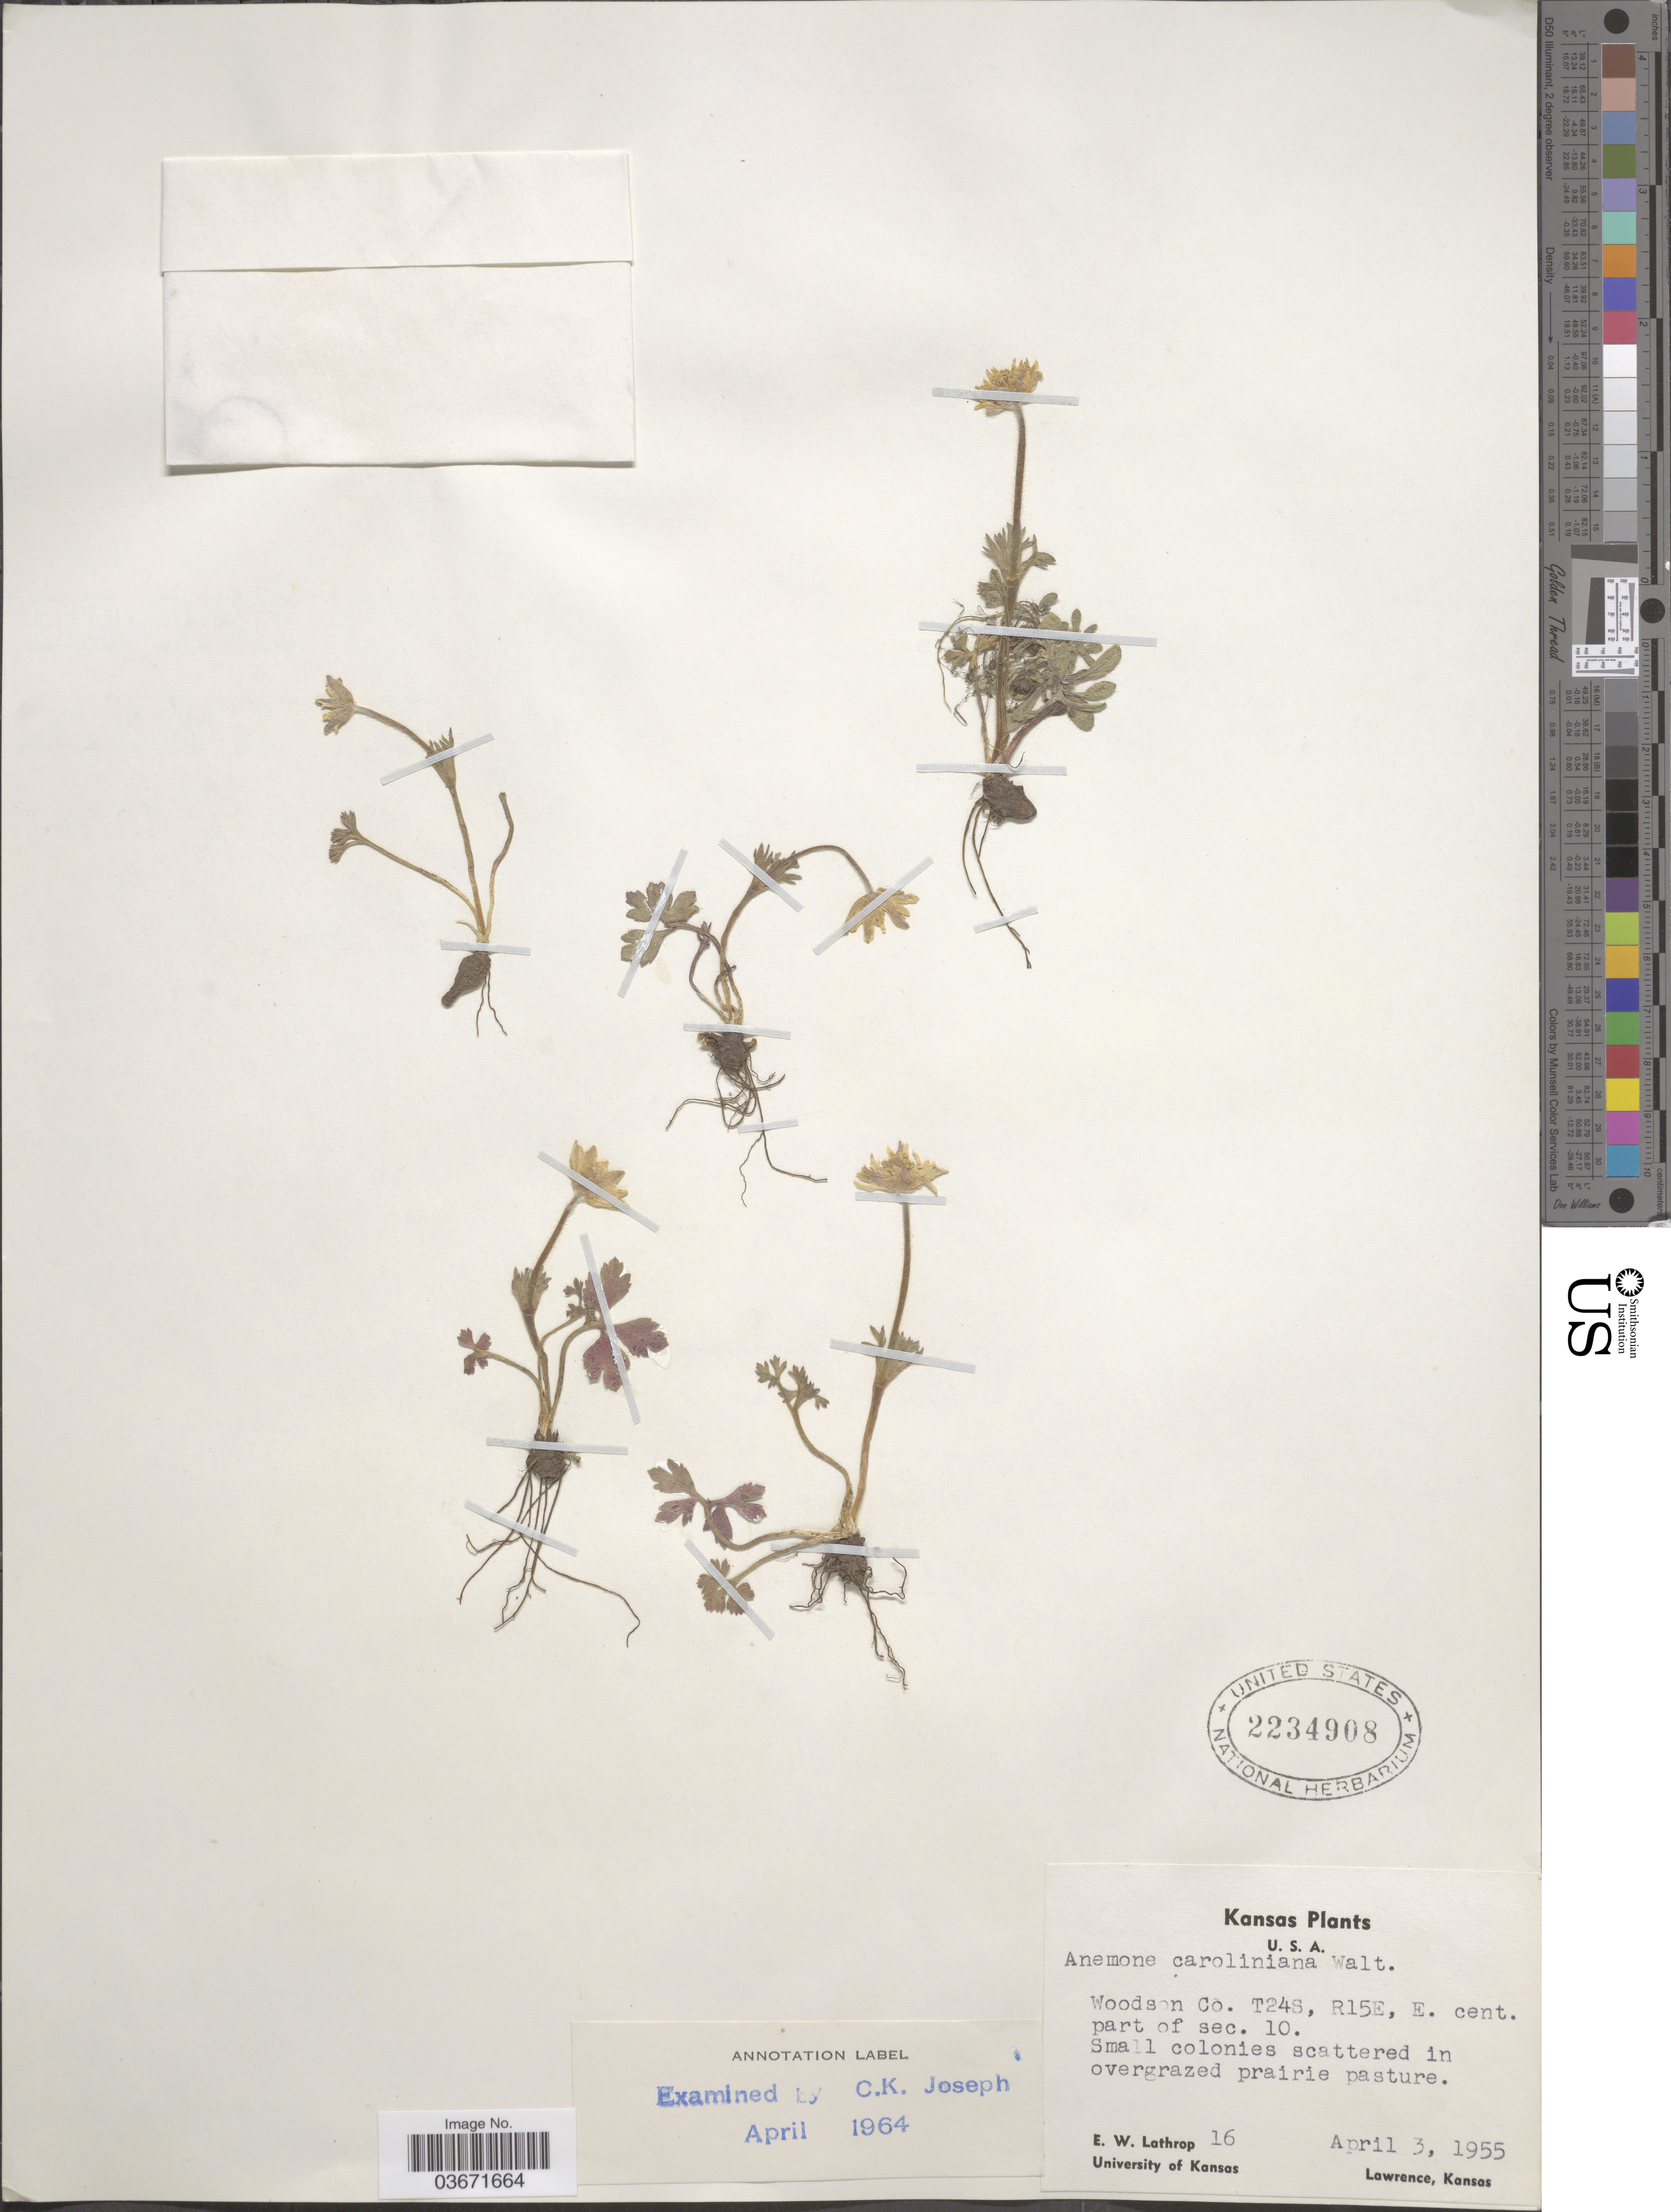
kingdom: Plantae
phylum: Tracheophyta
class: Magnoliopsida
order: Ranunculales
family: Ranunculaceae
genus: Anemone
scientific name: Anemone caroliniana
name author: Walter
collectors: E. W. Lathrop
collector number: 16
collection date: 1955-04-03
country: United States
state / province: Kansas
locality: Woodson Co. T24S, R15E, E. cent. part of sec. 10.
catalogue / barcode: US 2234908